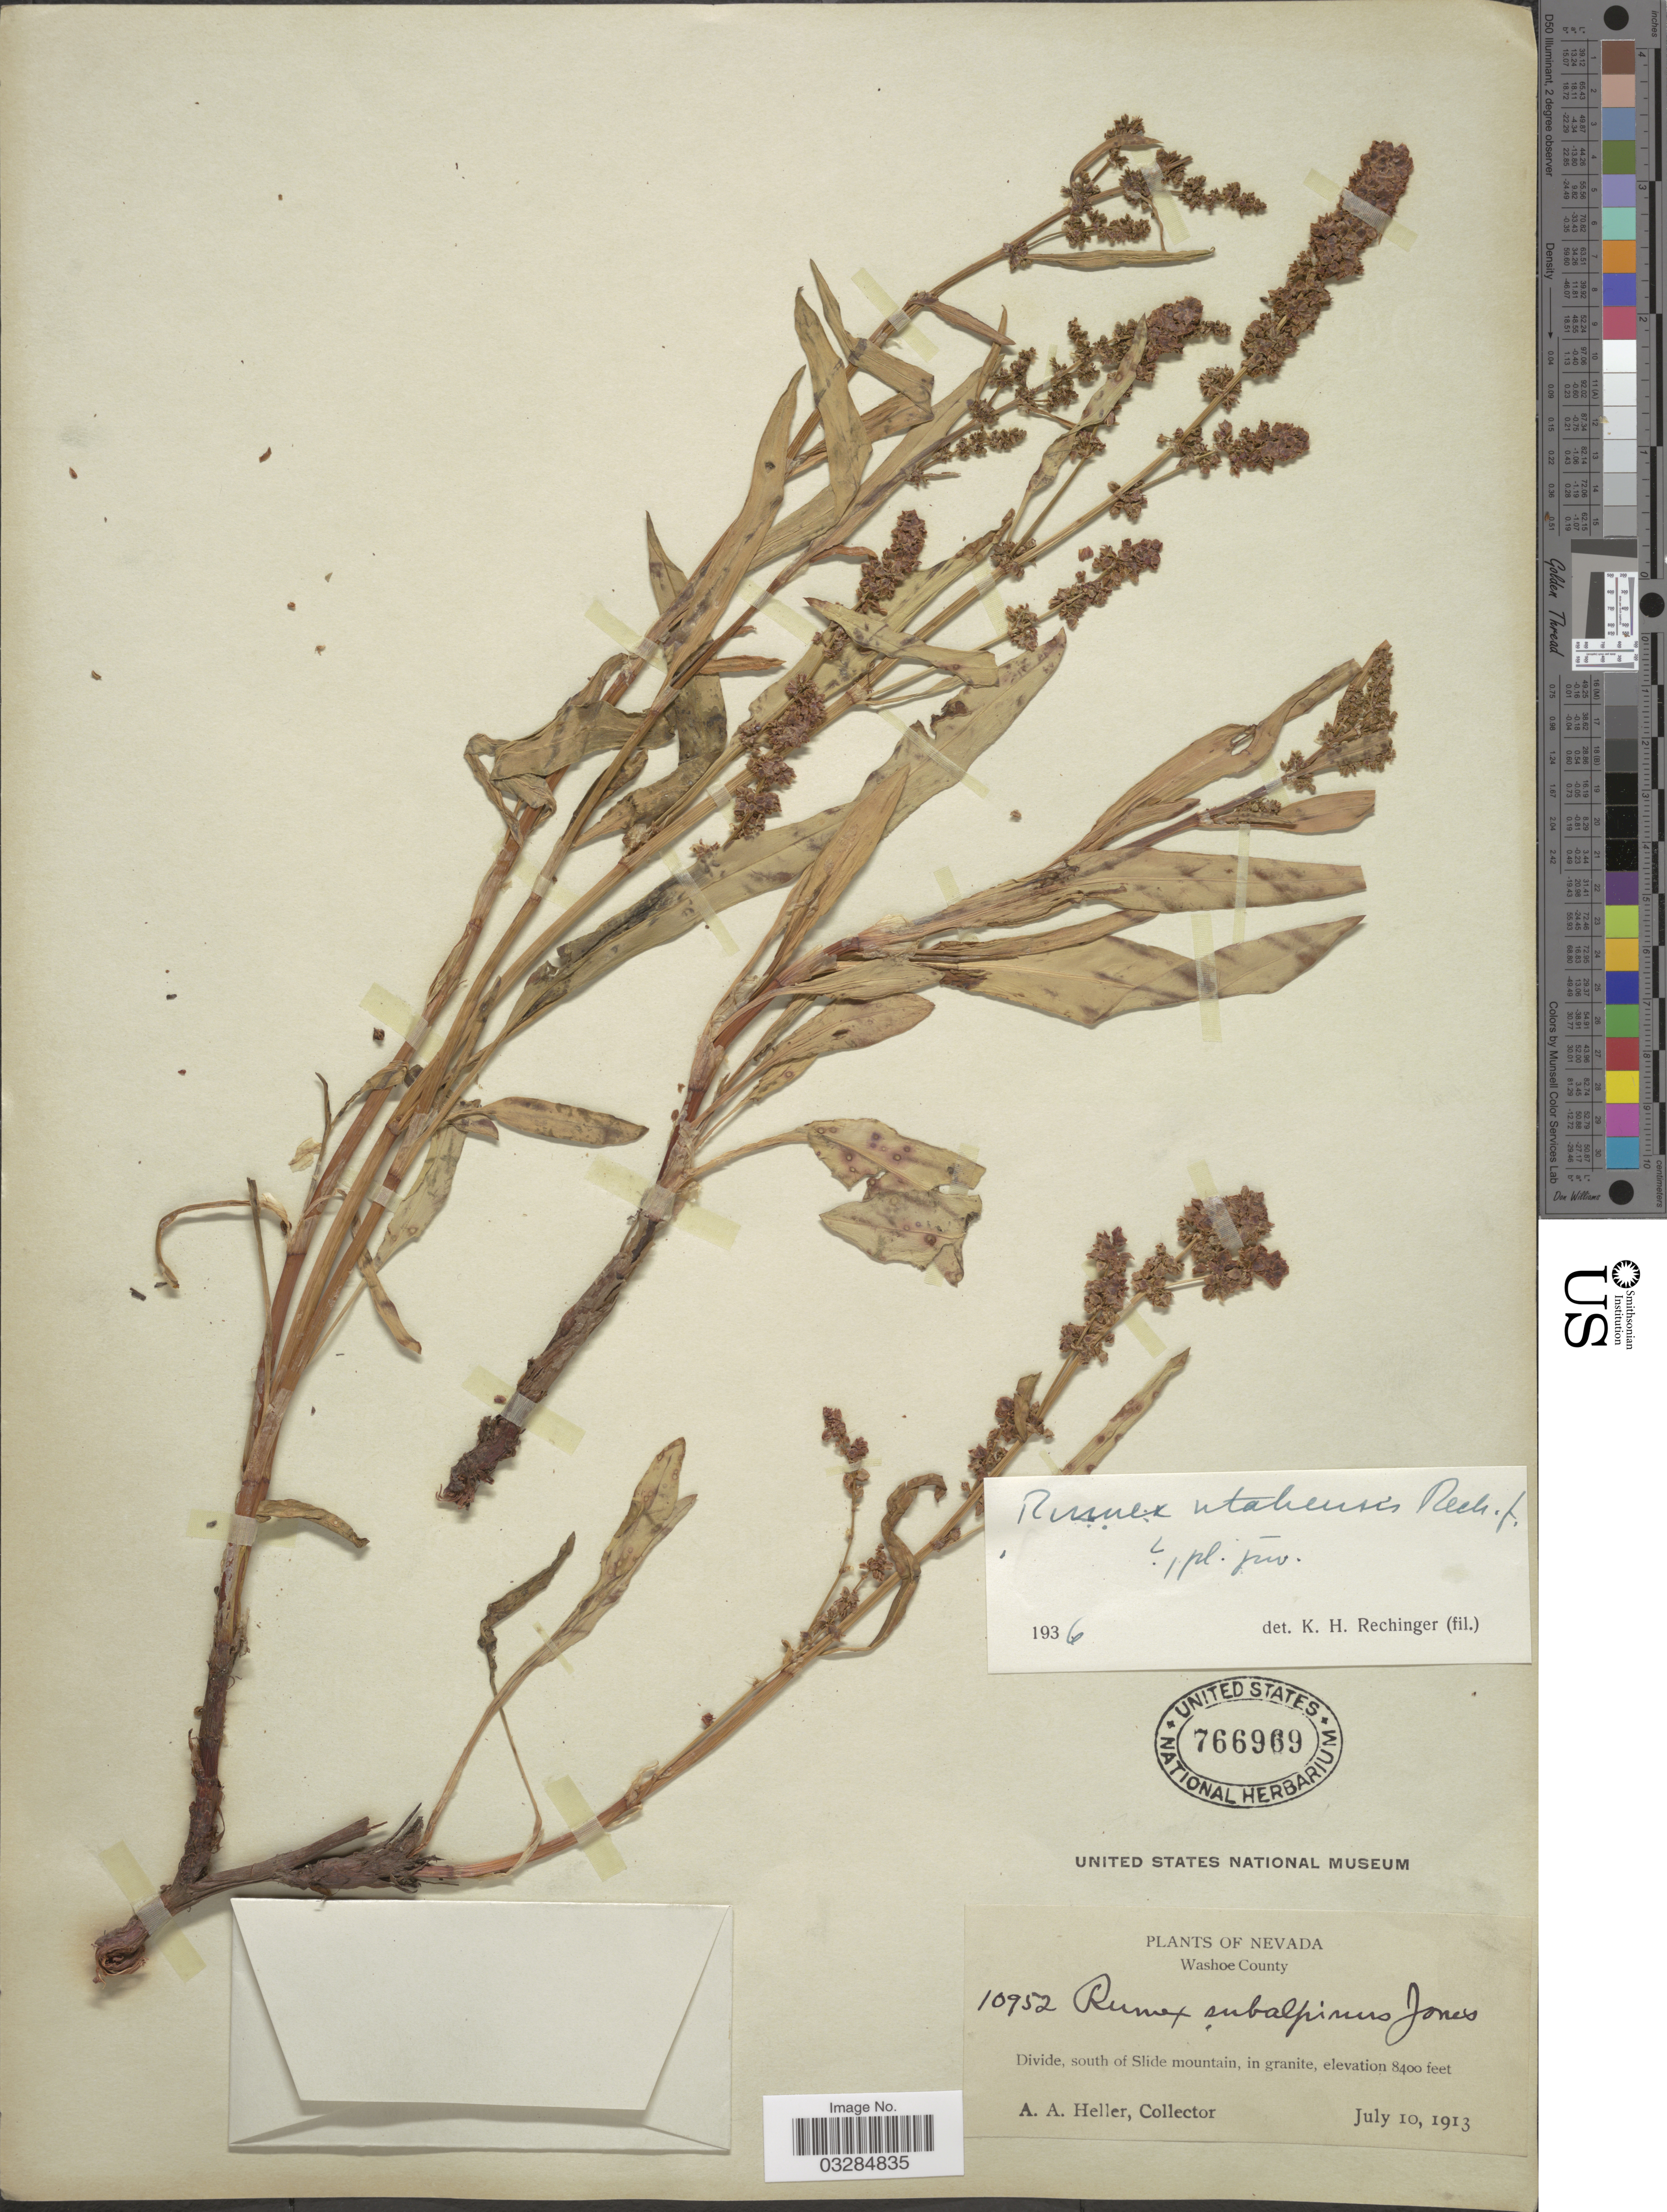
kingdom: Plantae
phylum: Tracheophyta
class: Magnoliopsida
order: Caryophyllales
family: Polygonaceae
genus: Rumex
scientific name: Rumex utahensis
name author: Rech. f.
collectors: A. A. Heller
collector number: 10952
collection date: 1913-07-10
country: United States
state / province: Nevada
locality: Washoe County. Divide, south of Slide mountain.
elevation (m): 2560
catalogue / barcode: US 766969